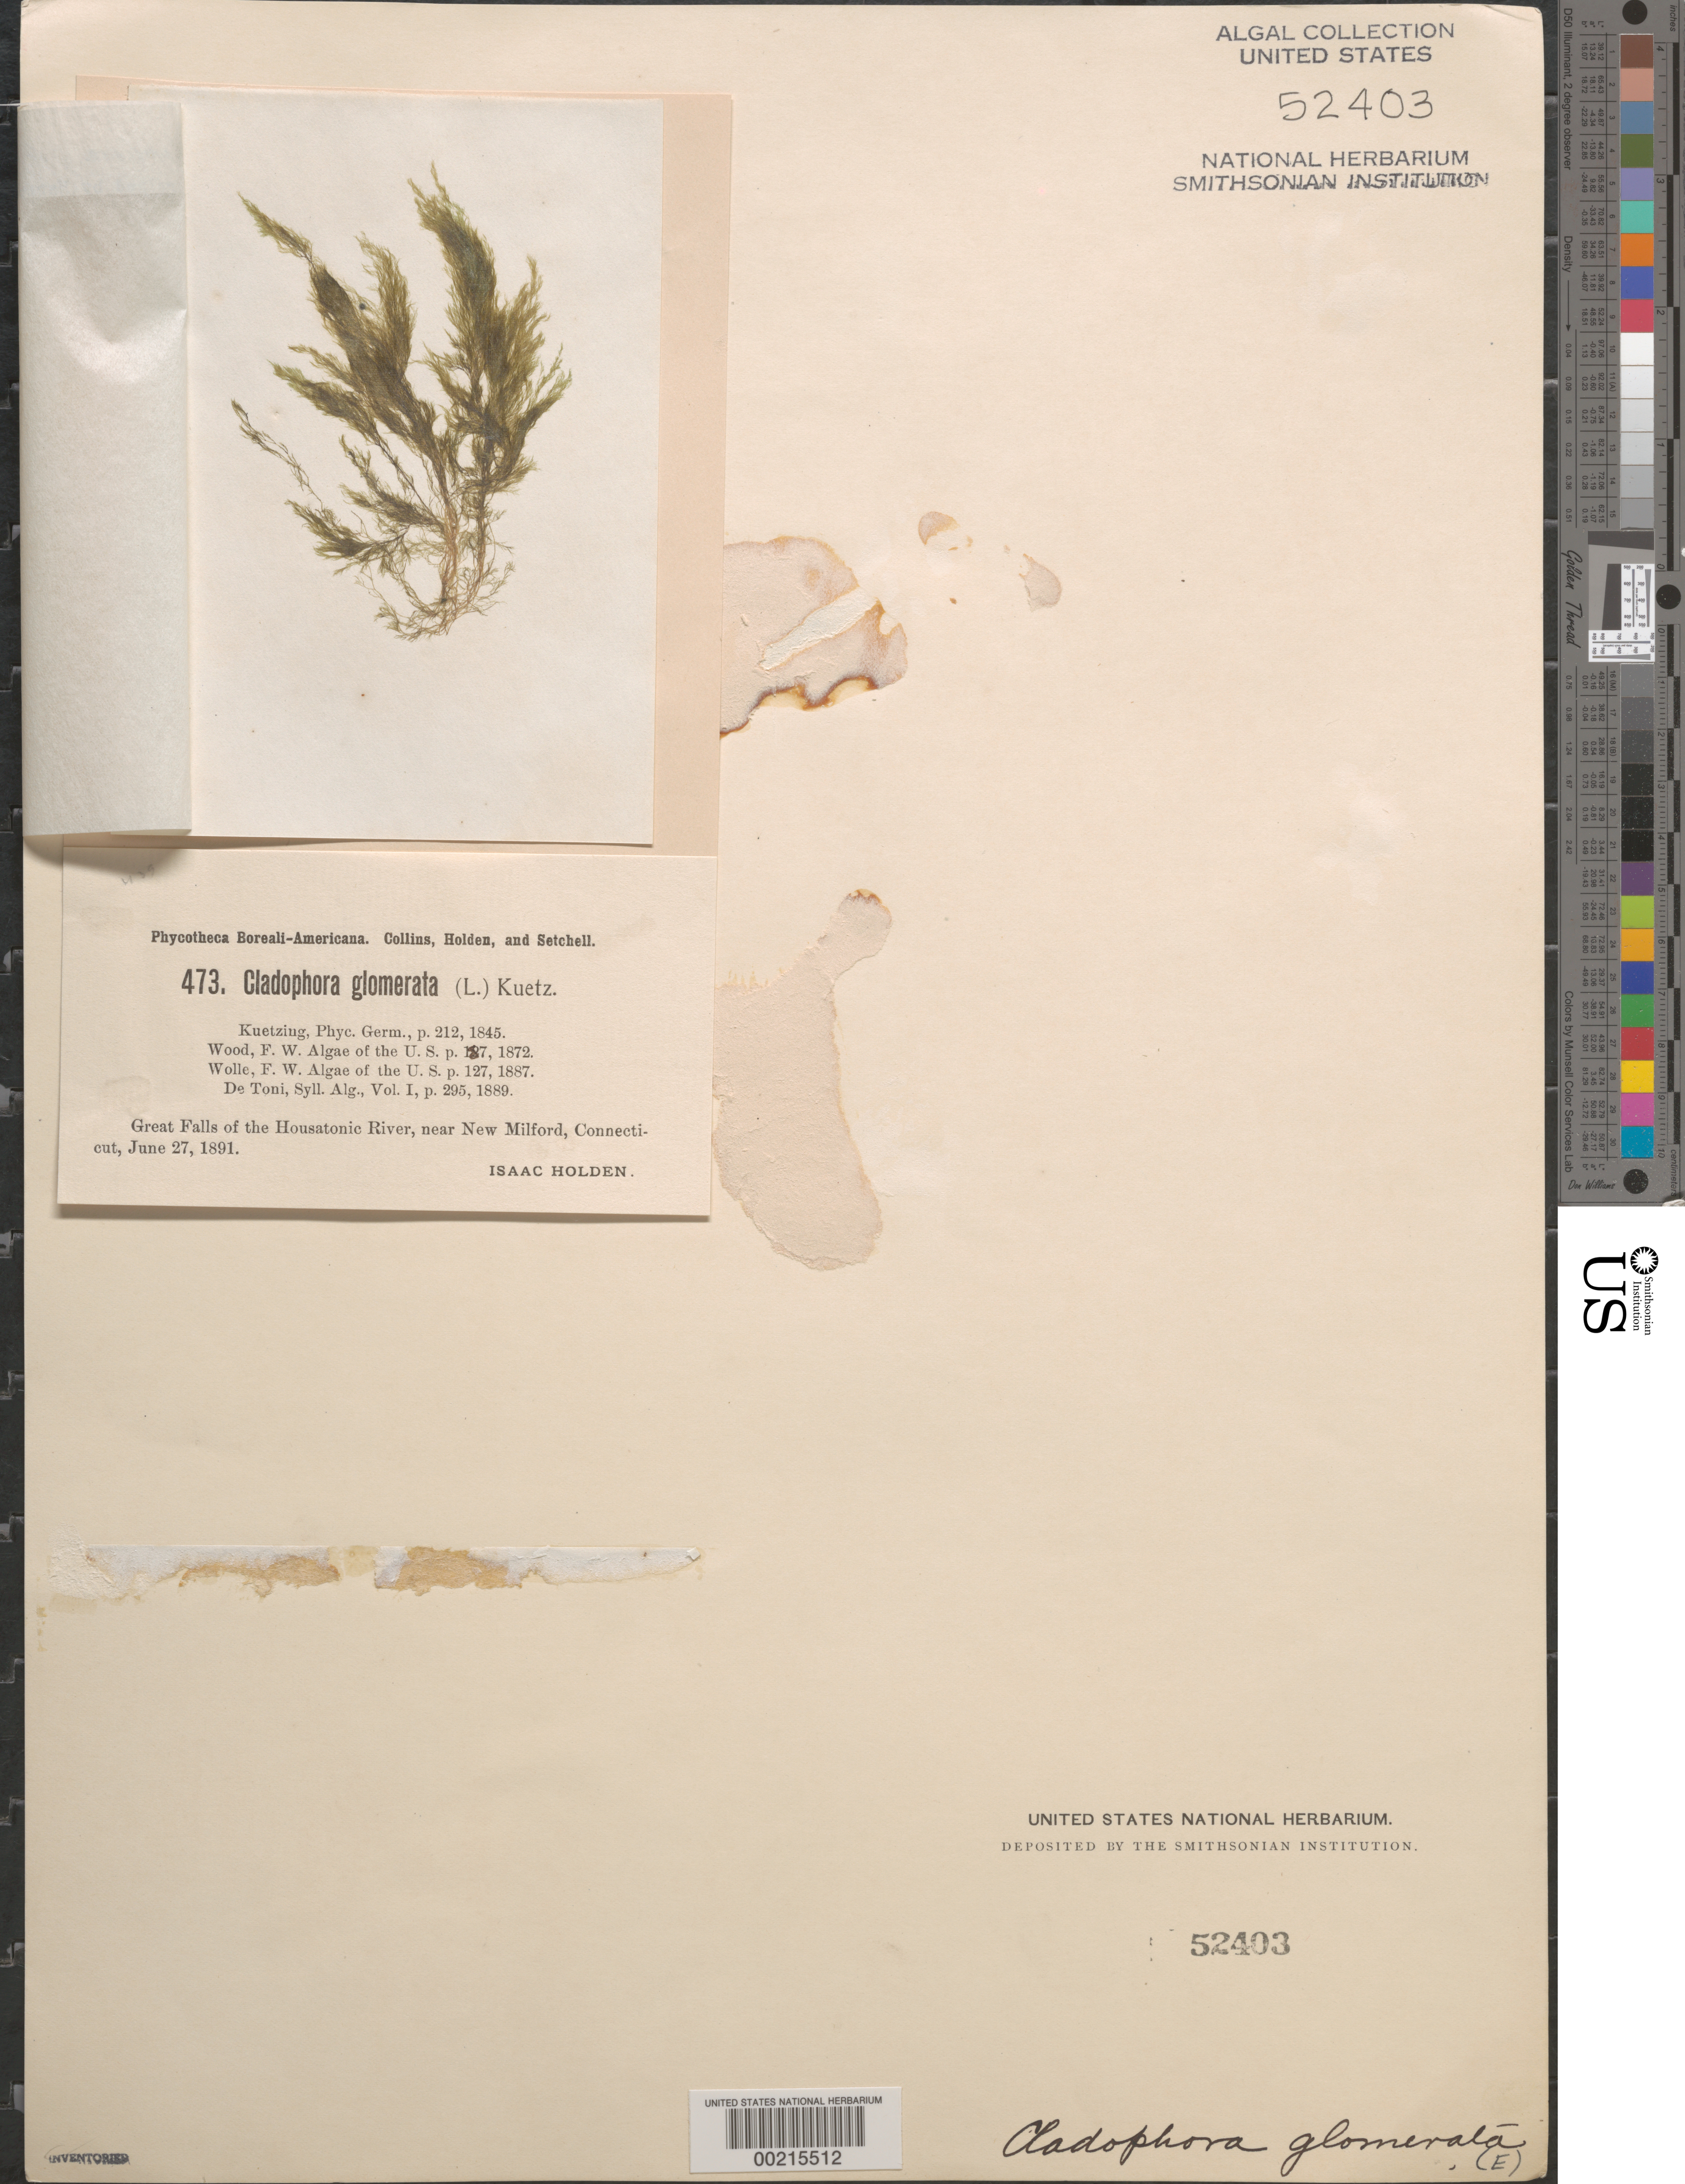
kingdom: Plantae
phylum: Chlorophyta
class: Ulvophyceae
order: Cladophorales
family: Cladophoraceae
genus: Cladophora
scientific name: Cladophora glomerata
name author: (L.) Kütz.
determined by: Phinney, H. K.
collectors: I. Holden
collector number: PB-A 473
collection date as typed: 27 Jun 1891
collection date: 1891-06-27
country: United States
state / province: Connecticut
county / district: Litchfield County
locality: Great Falls of Housatonic River, near New Milford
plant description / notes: Collins, Holden & Setchell, Phycotheca Boreali-Americana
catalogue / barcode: US 52403